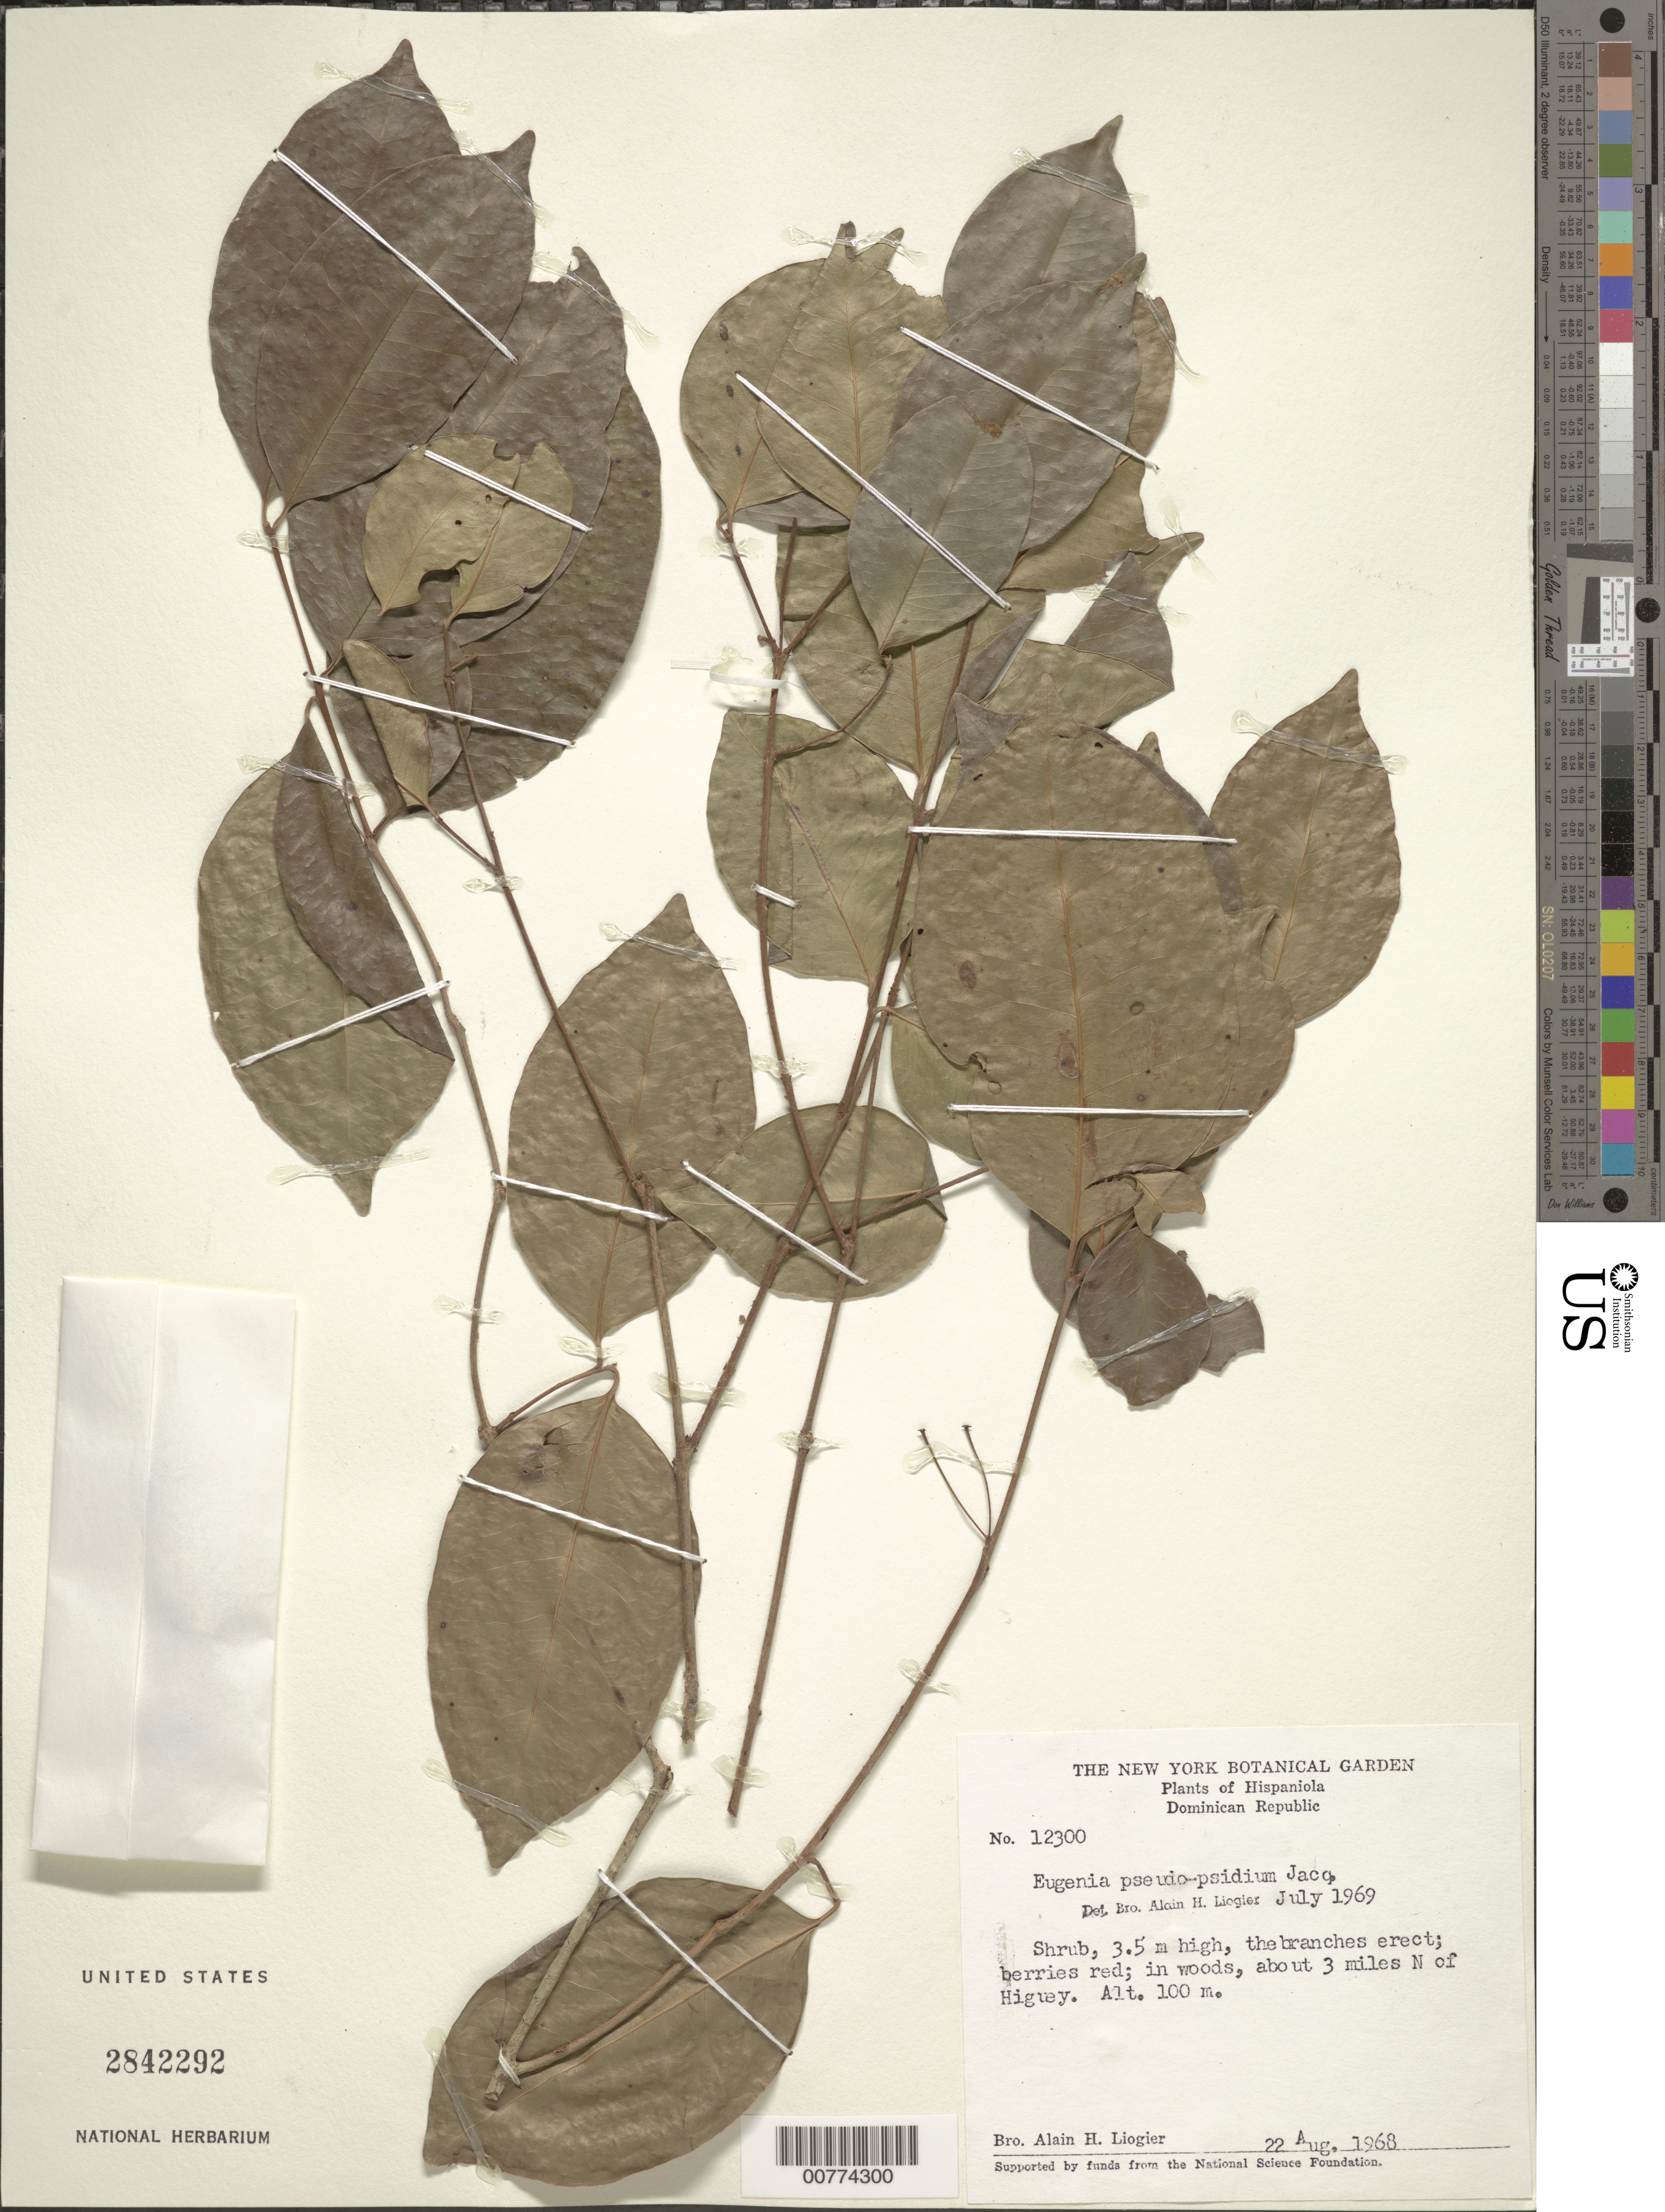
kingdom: Plantae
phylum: Tracheophyta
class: Magnoliopsida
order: Myrtales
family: Myrtaceae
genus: Eugenia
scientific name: Eugenia pseudopsidium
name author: Jacq.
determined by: Liogier, Alain H.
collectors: A. H. Liogier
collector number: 12300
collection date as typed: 22 Aug 1968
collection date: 1968-08-22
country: Dominican Republic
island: Hispaniola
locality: About 3 miles N of Higuey.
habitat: In woods.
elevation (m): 100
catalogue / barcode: US 2842292